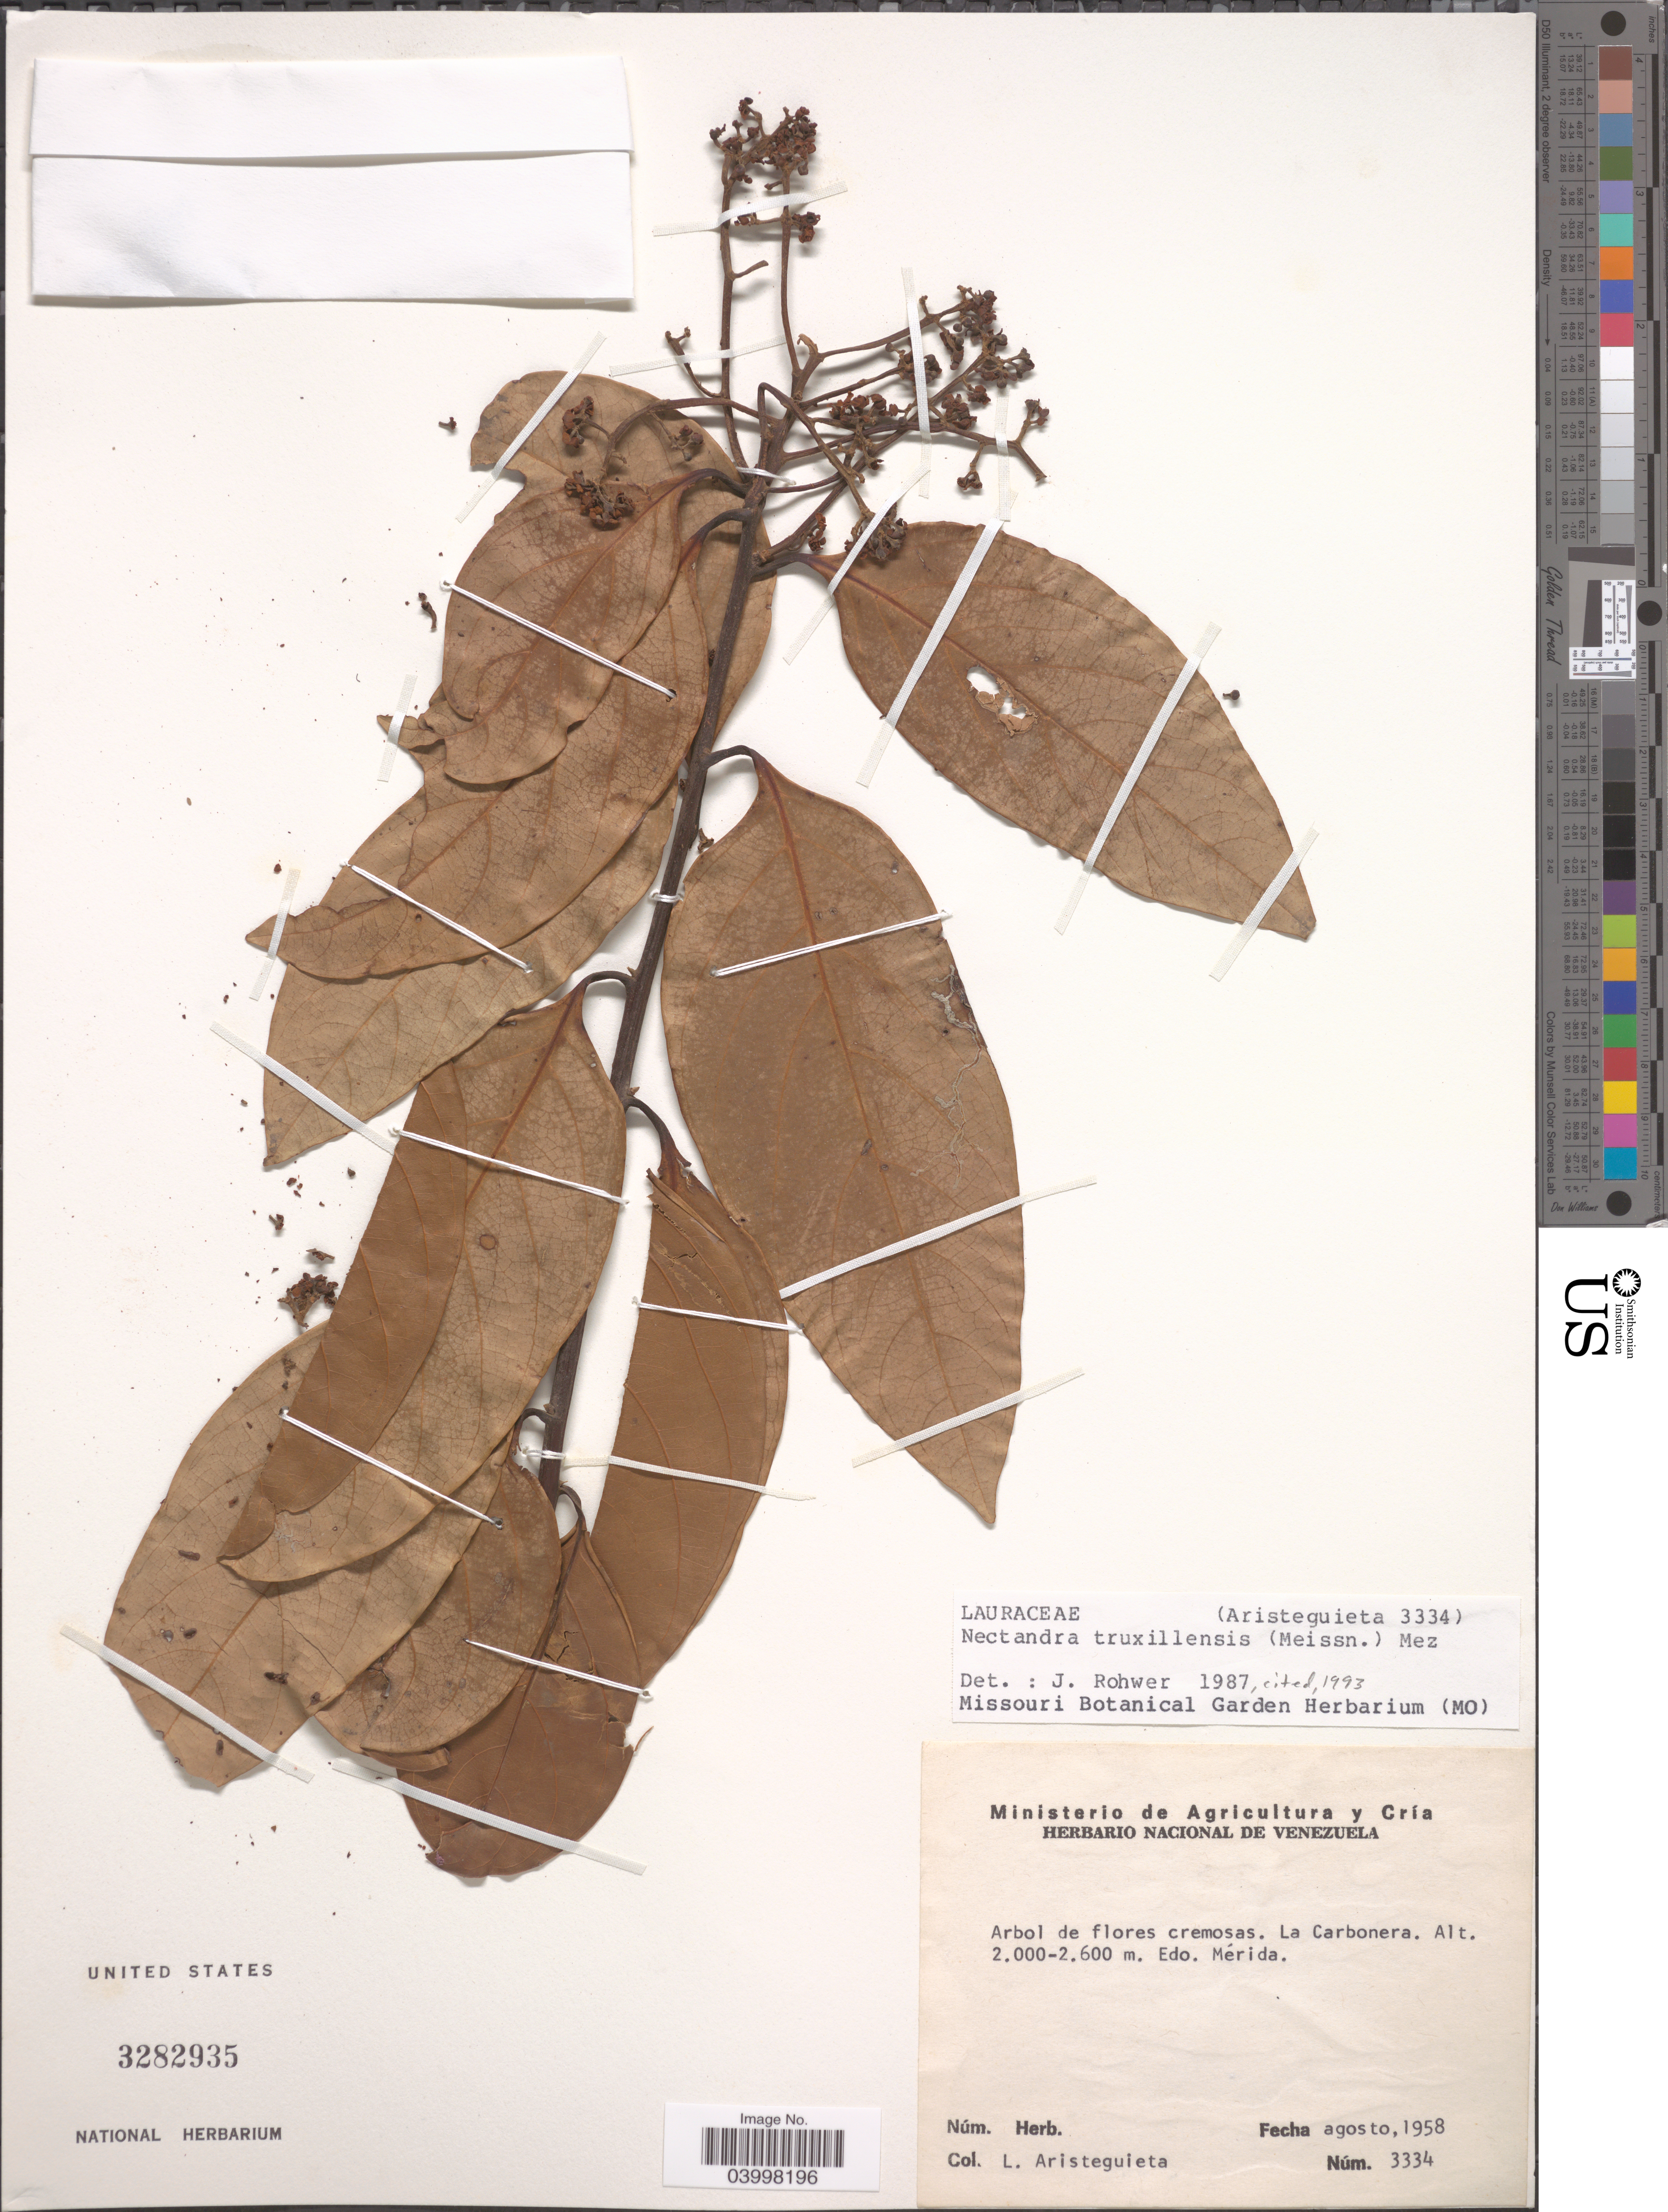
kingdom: Plantae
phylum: Tracheophyta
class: Magnoliopsida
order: Laurales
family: Lauraceae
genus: Nectandra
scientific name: Nectandra truxillensis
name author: (Meisn.) Mez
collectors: L. Aristeguieta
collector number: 3334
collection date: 1958-08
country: Venezuela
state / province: Merida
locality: La Carbonera.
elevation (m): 2000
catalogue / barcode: US 3282935